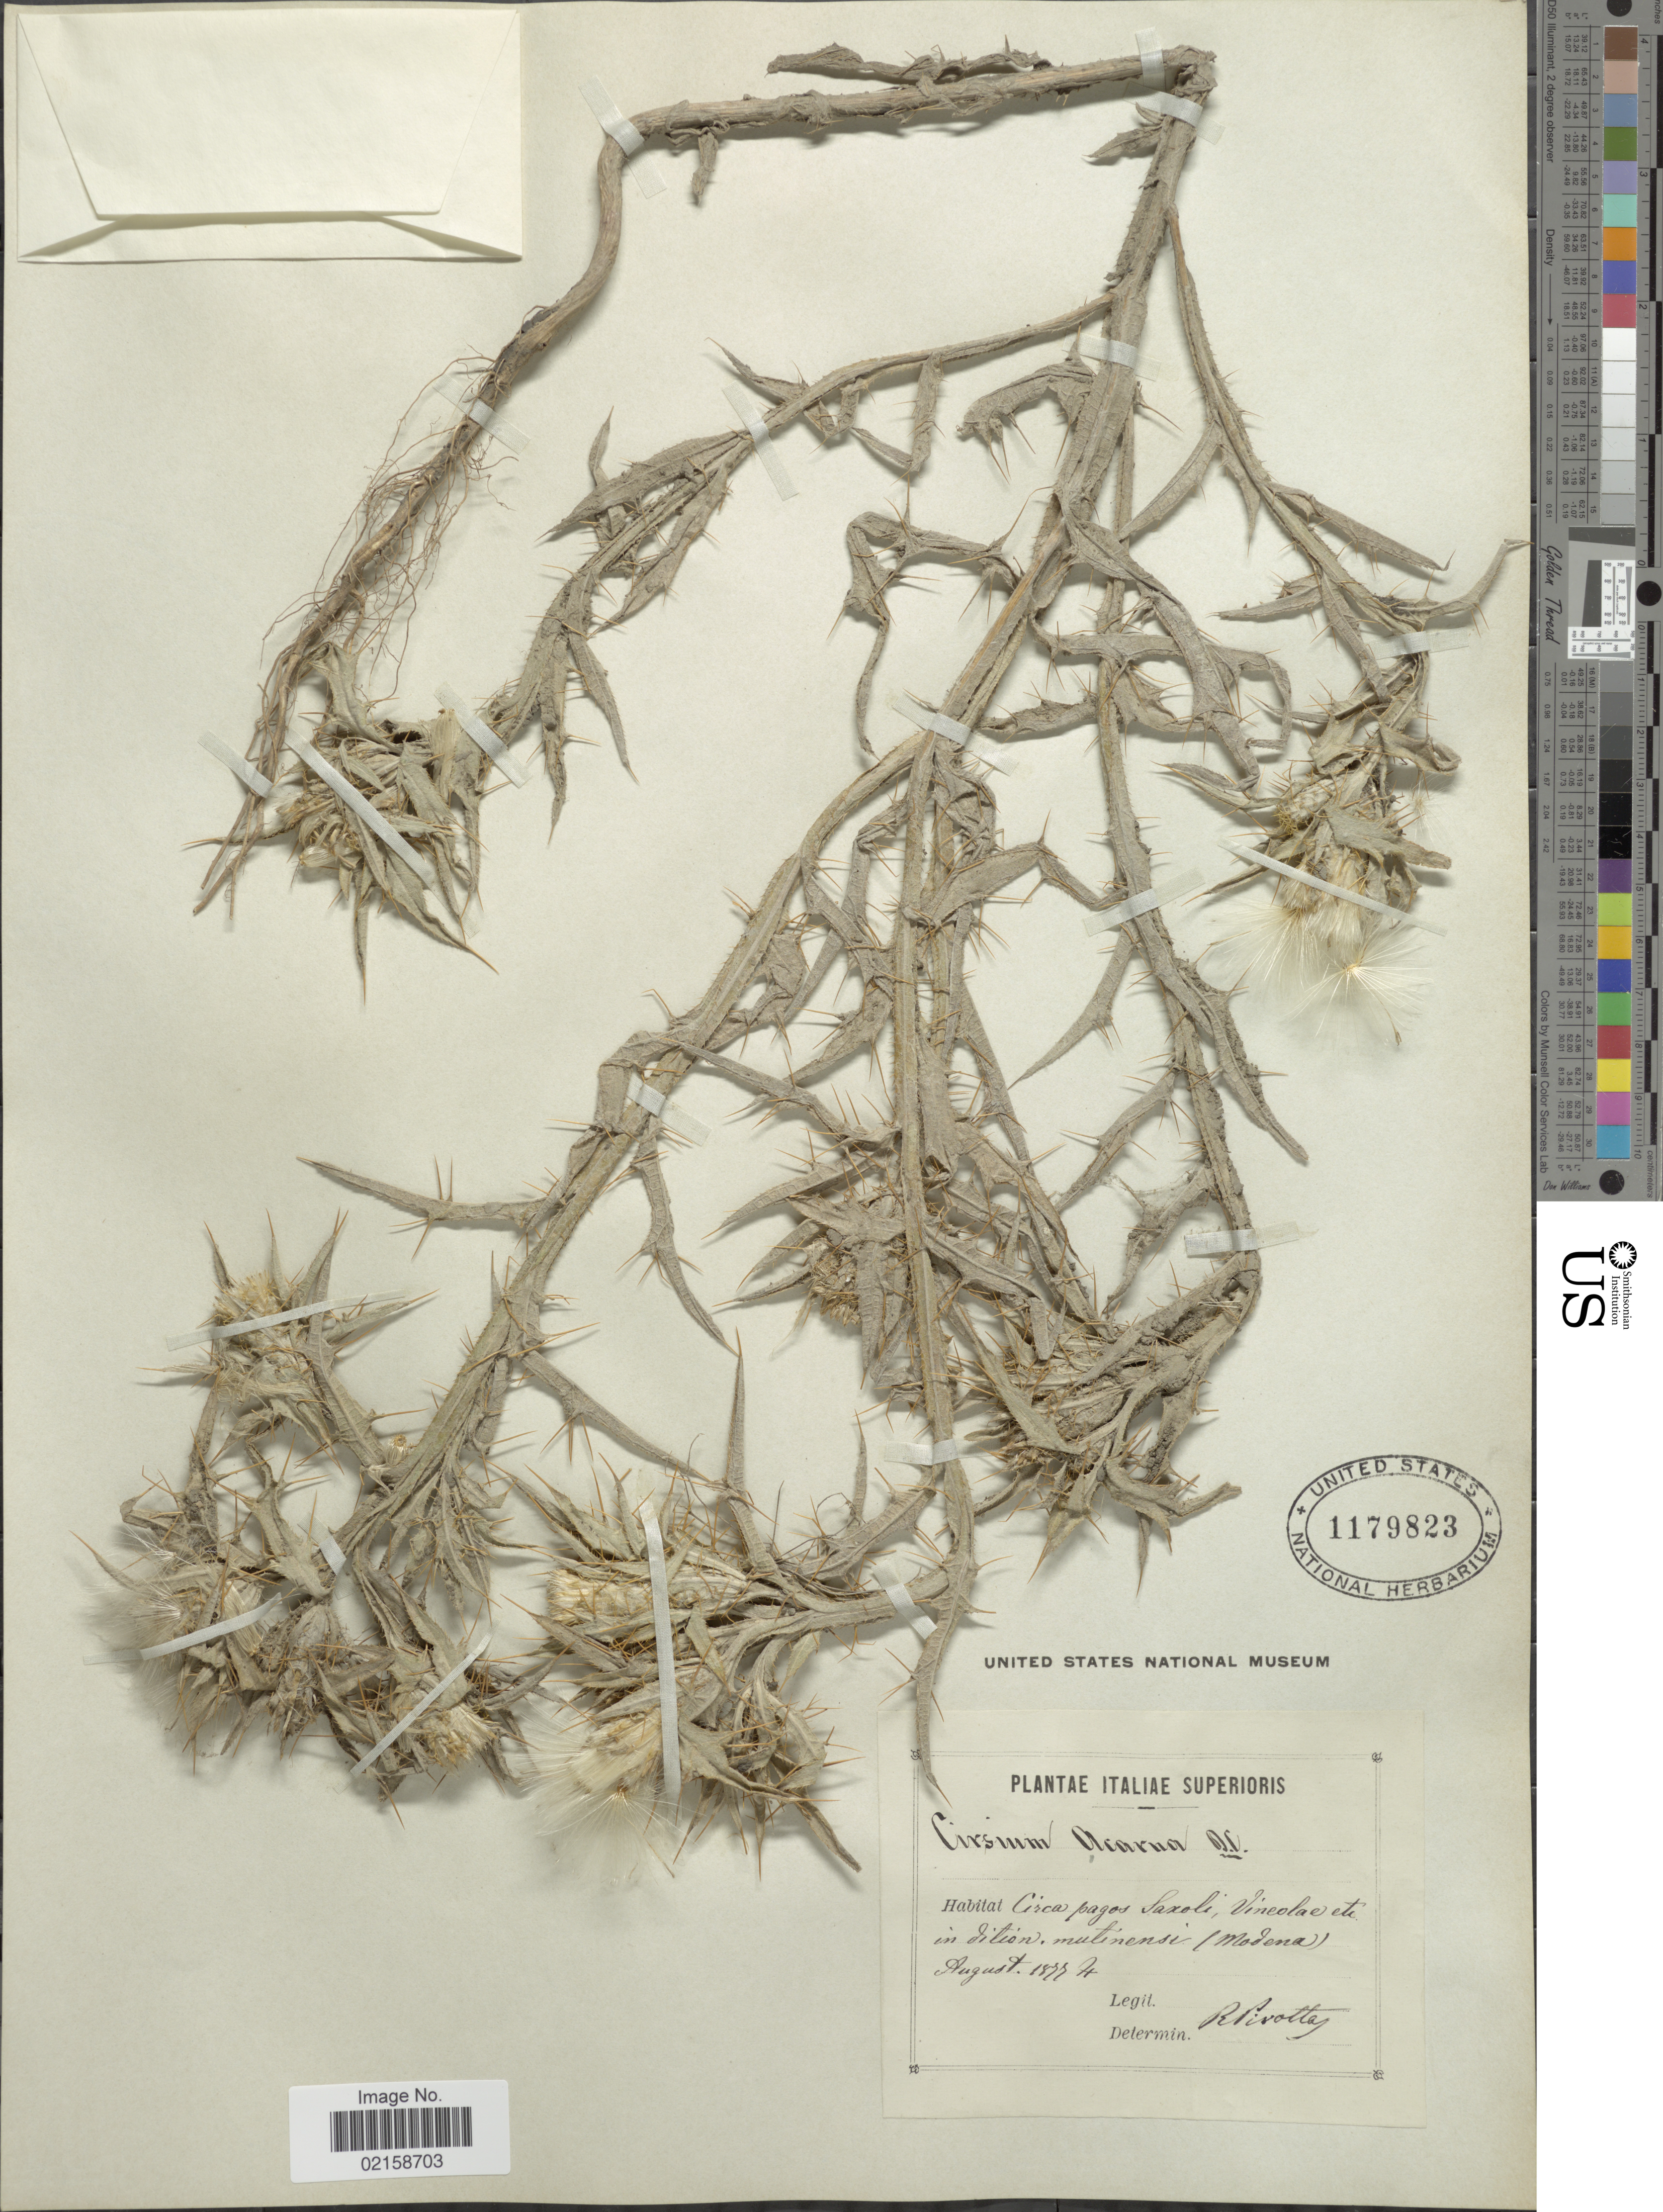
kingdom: Plantae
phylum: Tracheophyta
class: Magnoliopsida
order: Asterales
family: Asteraceae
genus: Picnomon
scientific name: Picnomon acarna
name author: (L.) Cass.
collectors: R. Pivotty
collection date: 1877-08-04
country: Italy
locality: Circa pagos Saxoli, Vincolae etc. in dition, mutinensi (Modena).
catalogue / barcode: US 1179823